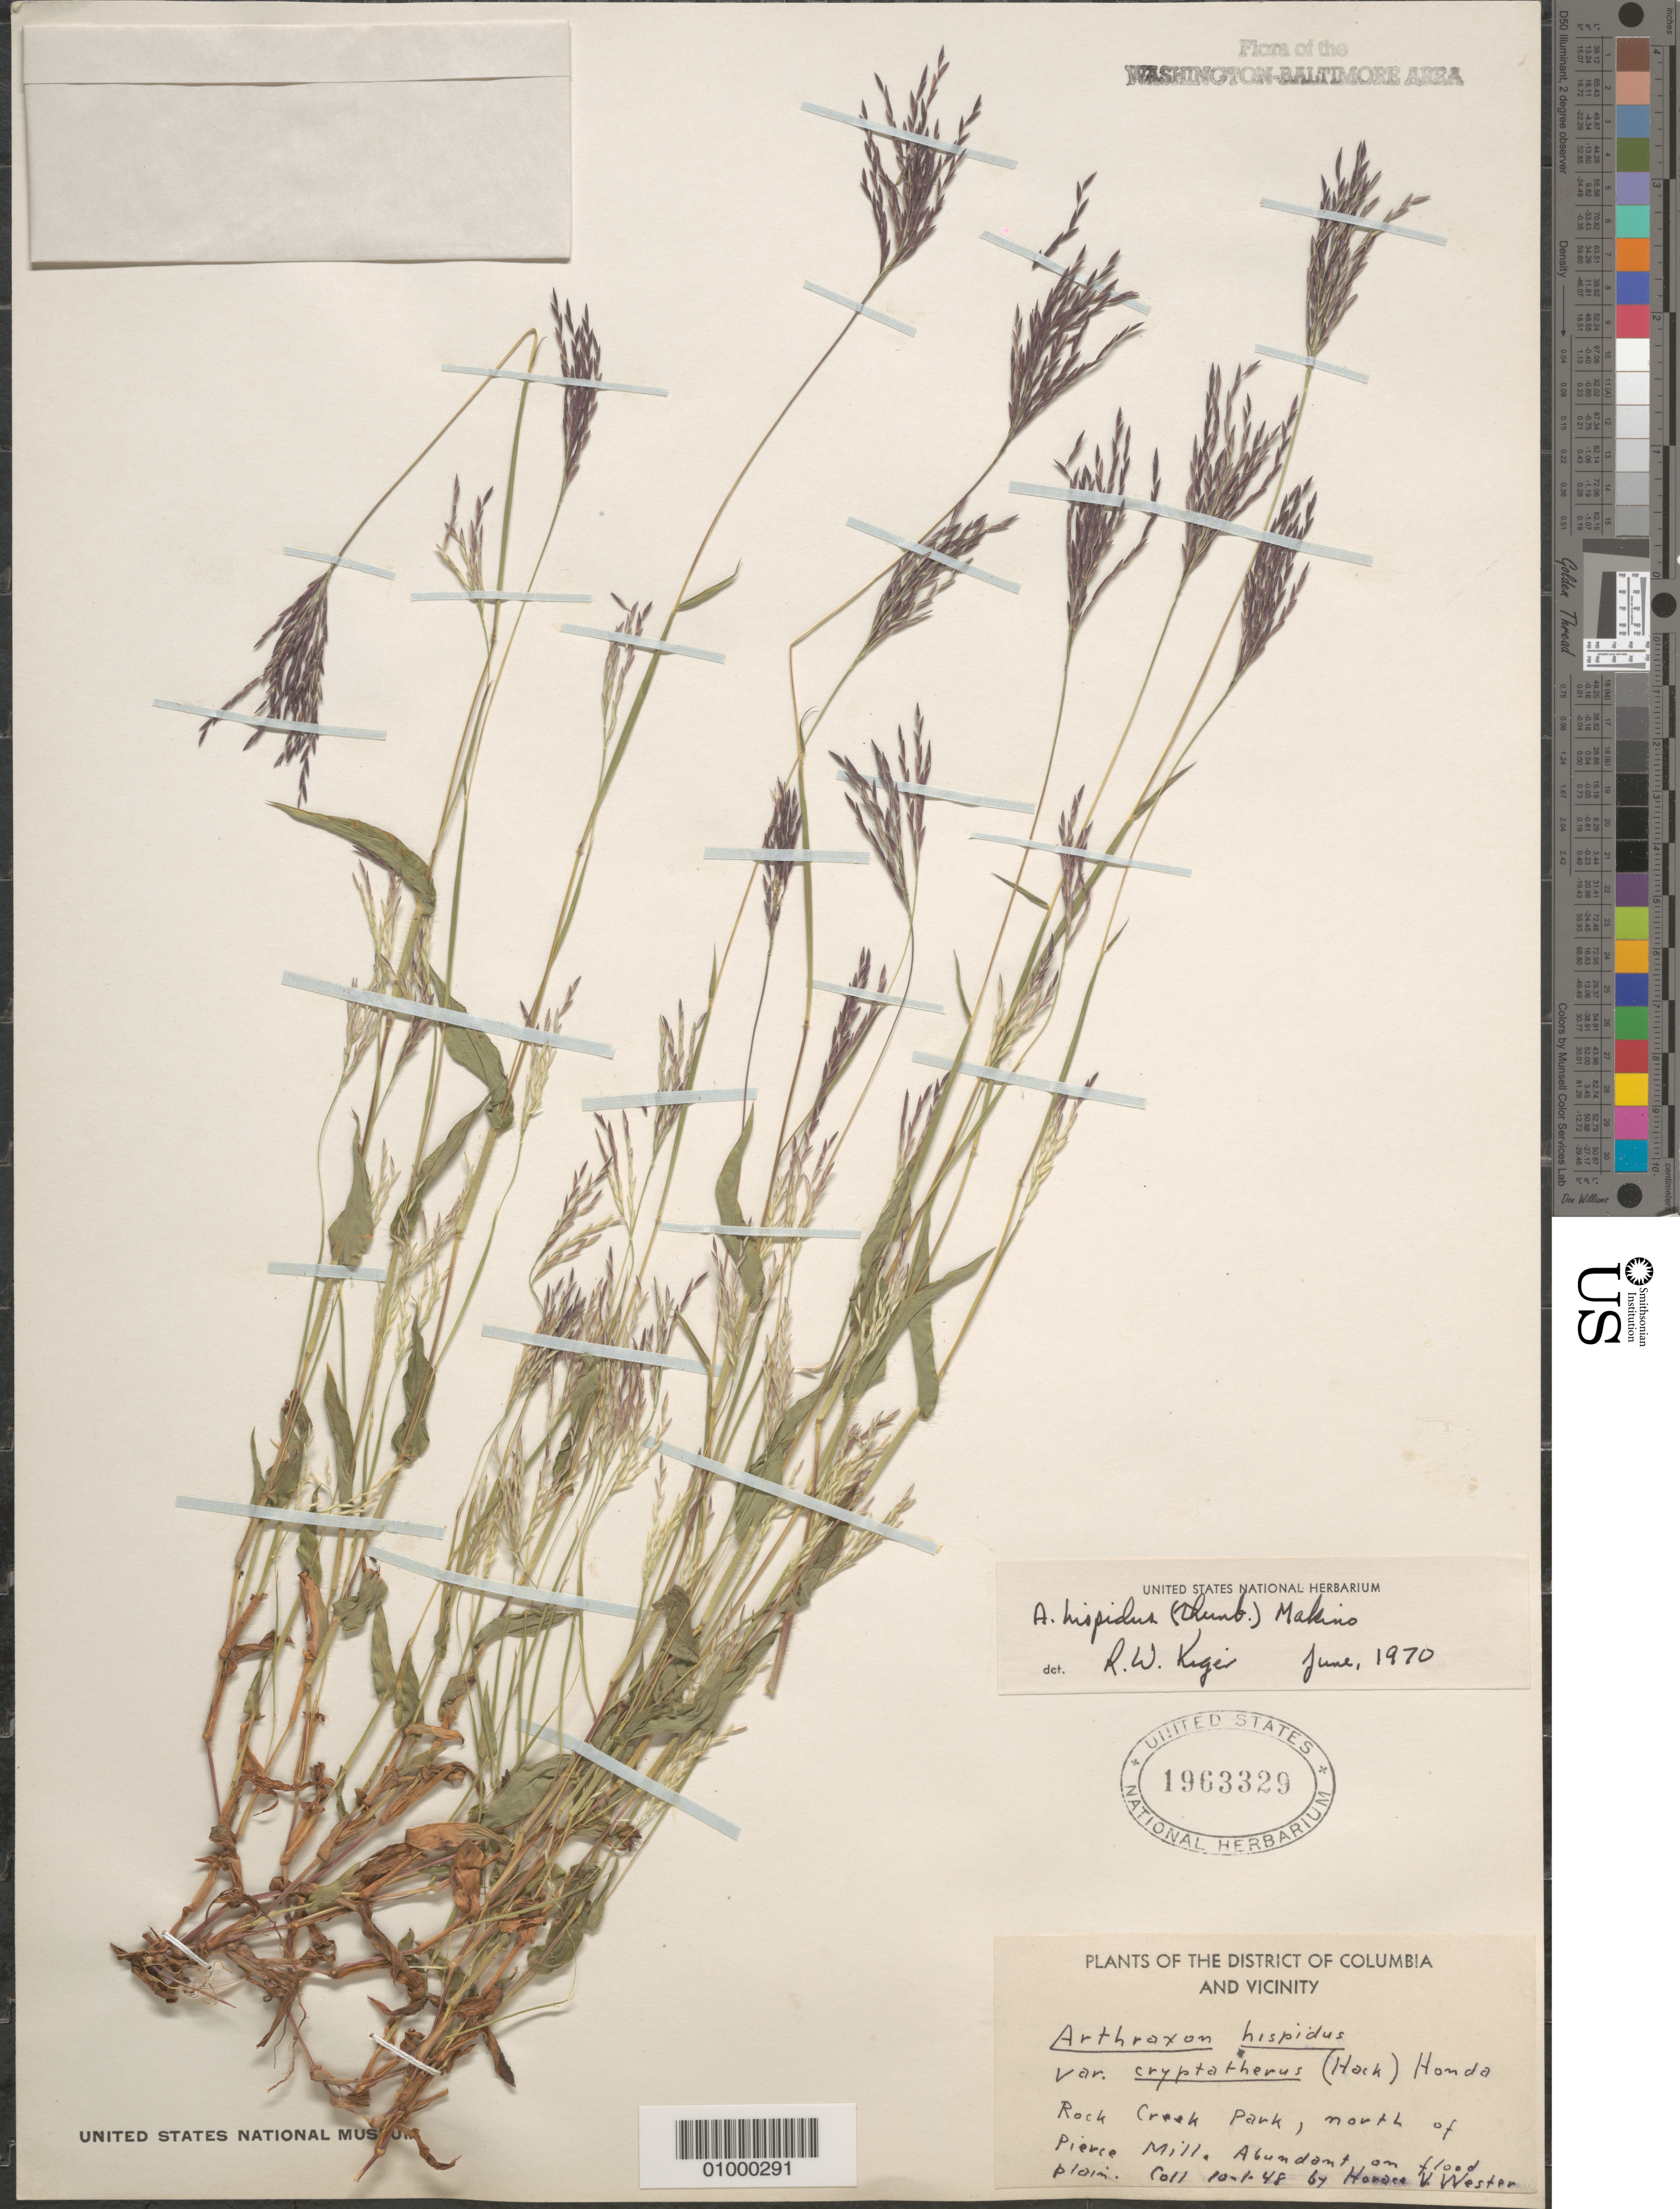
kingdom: Plantae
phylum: Tracheophyta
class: Liliopsida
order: Poales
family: Poaceae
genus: Arthraxon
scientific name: Arthraxon hispidus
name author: (Thunb.) Makino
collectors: H. Wester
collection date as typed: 10.1.48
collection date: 1948-10-01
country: United States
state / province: District of Columbia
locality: Rock Creek Park, north of Pierce Mill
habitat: abundant in flood plain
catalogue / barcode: US 1963329